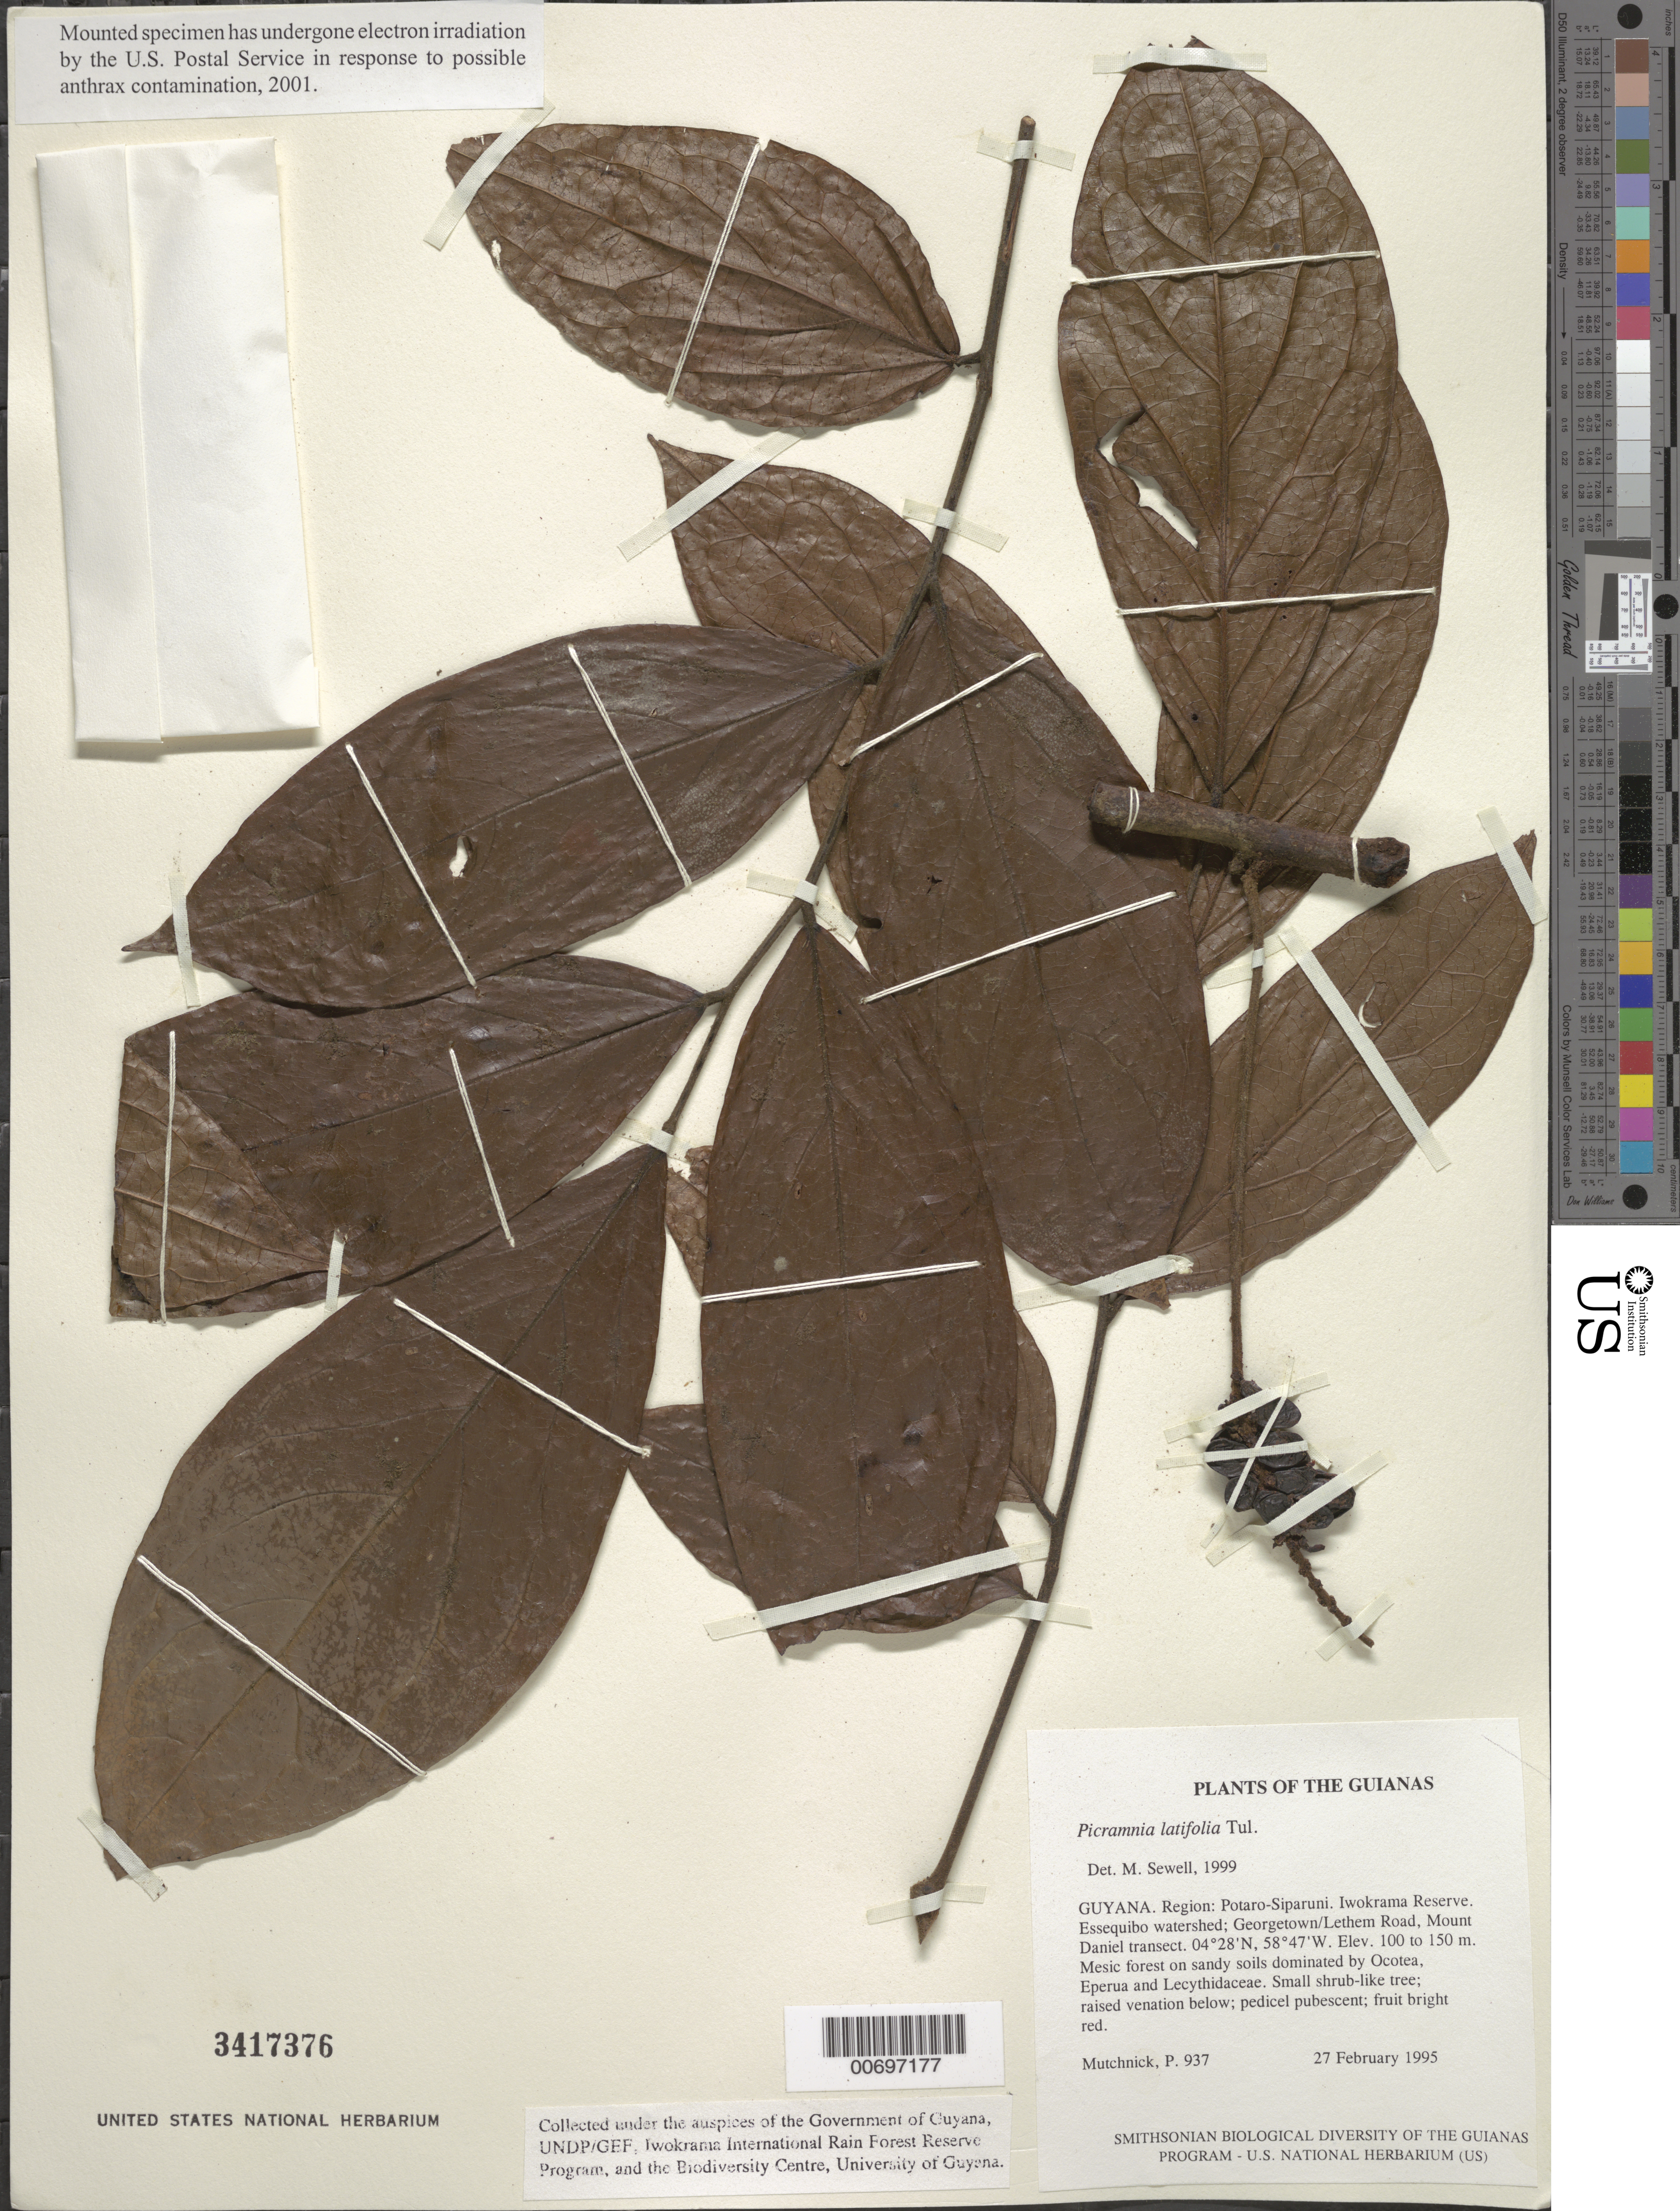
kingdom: Plantae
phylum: Tracheophyta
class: Magnoliopsida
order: Picramniales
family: Picramniaceae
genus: Picramnia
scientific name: Picramnia latifolia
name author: Tul.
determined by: Sewell, M.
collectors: P. Mutchnick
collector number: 937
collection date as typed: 27 February 1995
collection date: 1995-02-27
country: Guyana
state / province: Potaro-Siparuni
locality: Iwokrama Reserve. Essequibo watershed; Georgetown/Lethem Road, Mount Daniel transect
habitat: Mesic forest on sandy soils dominated by Ocotea, Eperua and Lecythidaceae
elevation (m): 100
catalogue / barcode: US 3417376